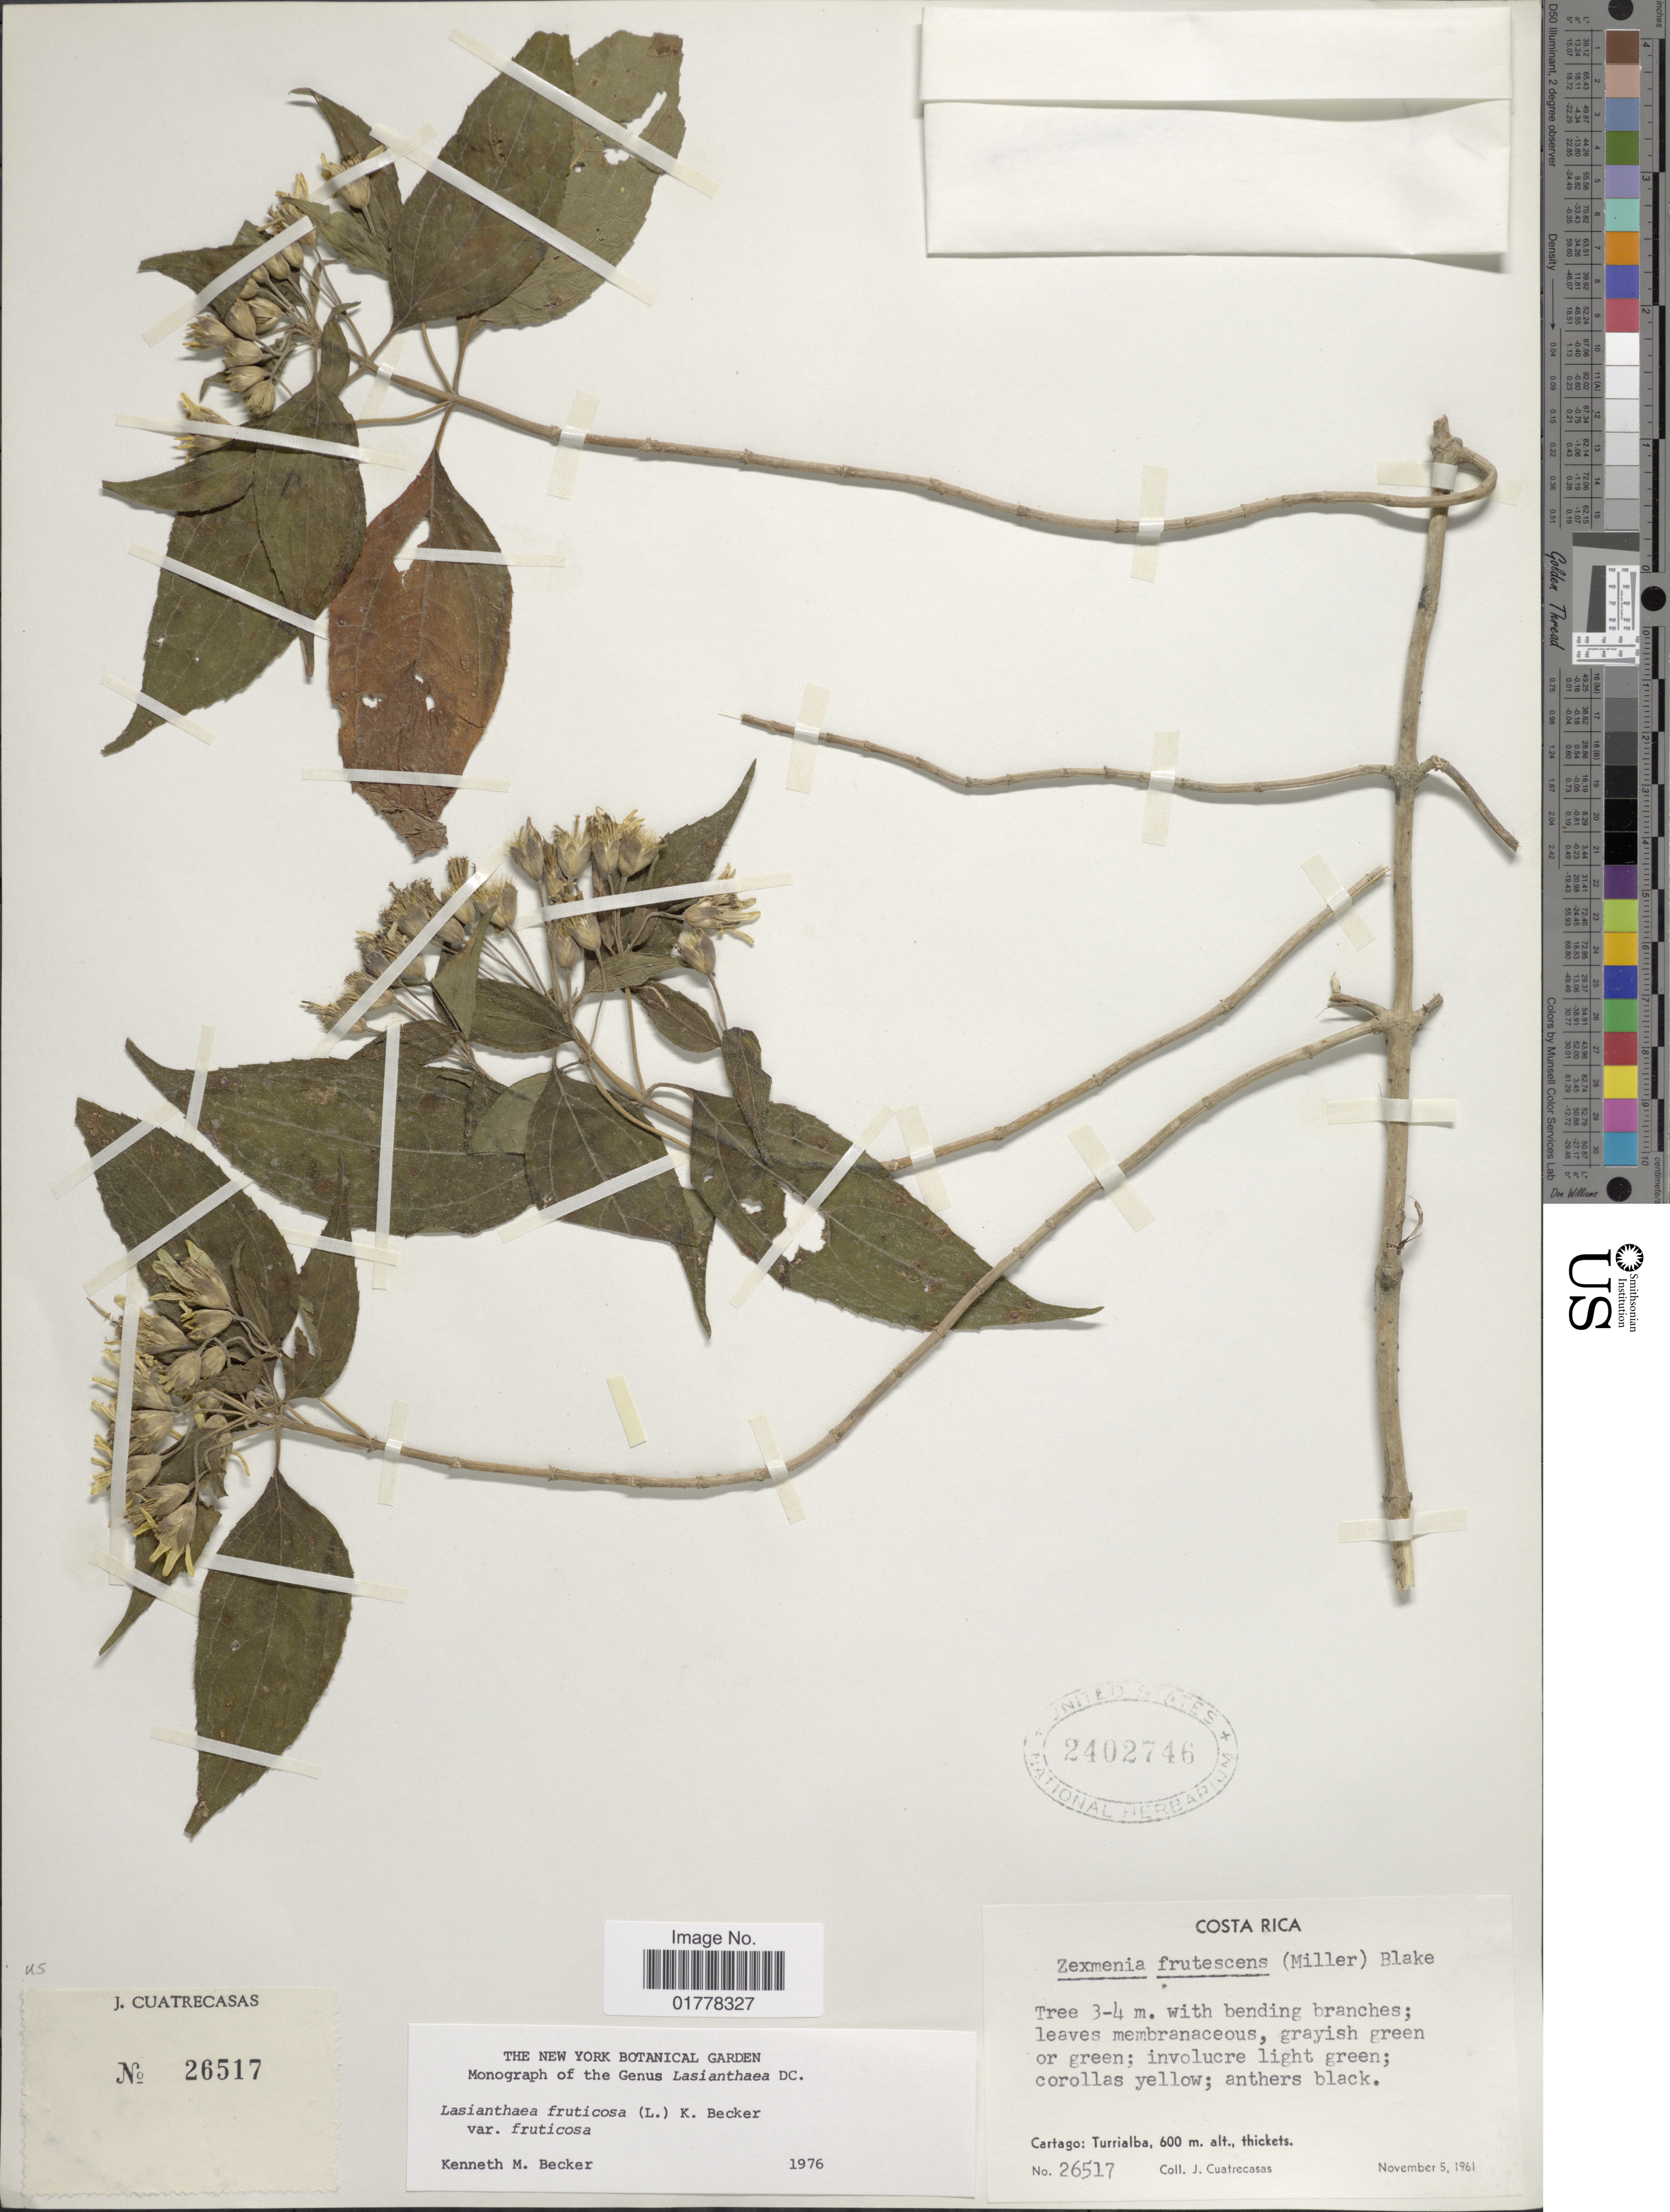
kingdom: Plantae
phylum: Tracheophyta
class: Magnoliopsida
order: Asterales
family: Asteraceae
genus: Lasianthaea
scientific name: Lasianthaea fruticosa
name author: (L.) K.M. Becker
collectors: J. Cuatrecasas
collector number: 26517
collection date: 1961-11-05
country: Costa Rica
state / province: Cartago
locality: Cartago: Turrialba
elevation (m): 600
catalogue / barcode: US 2402746